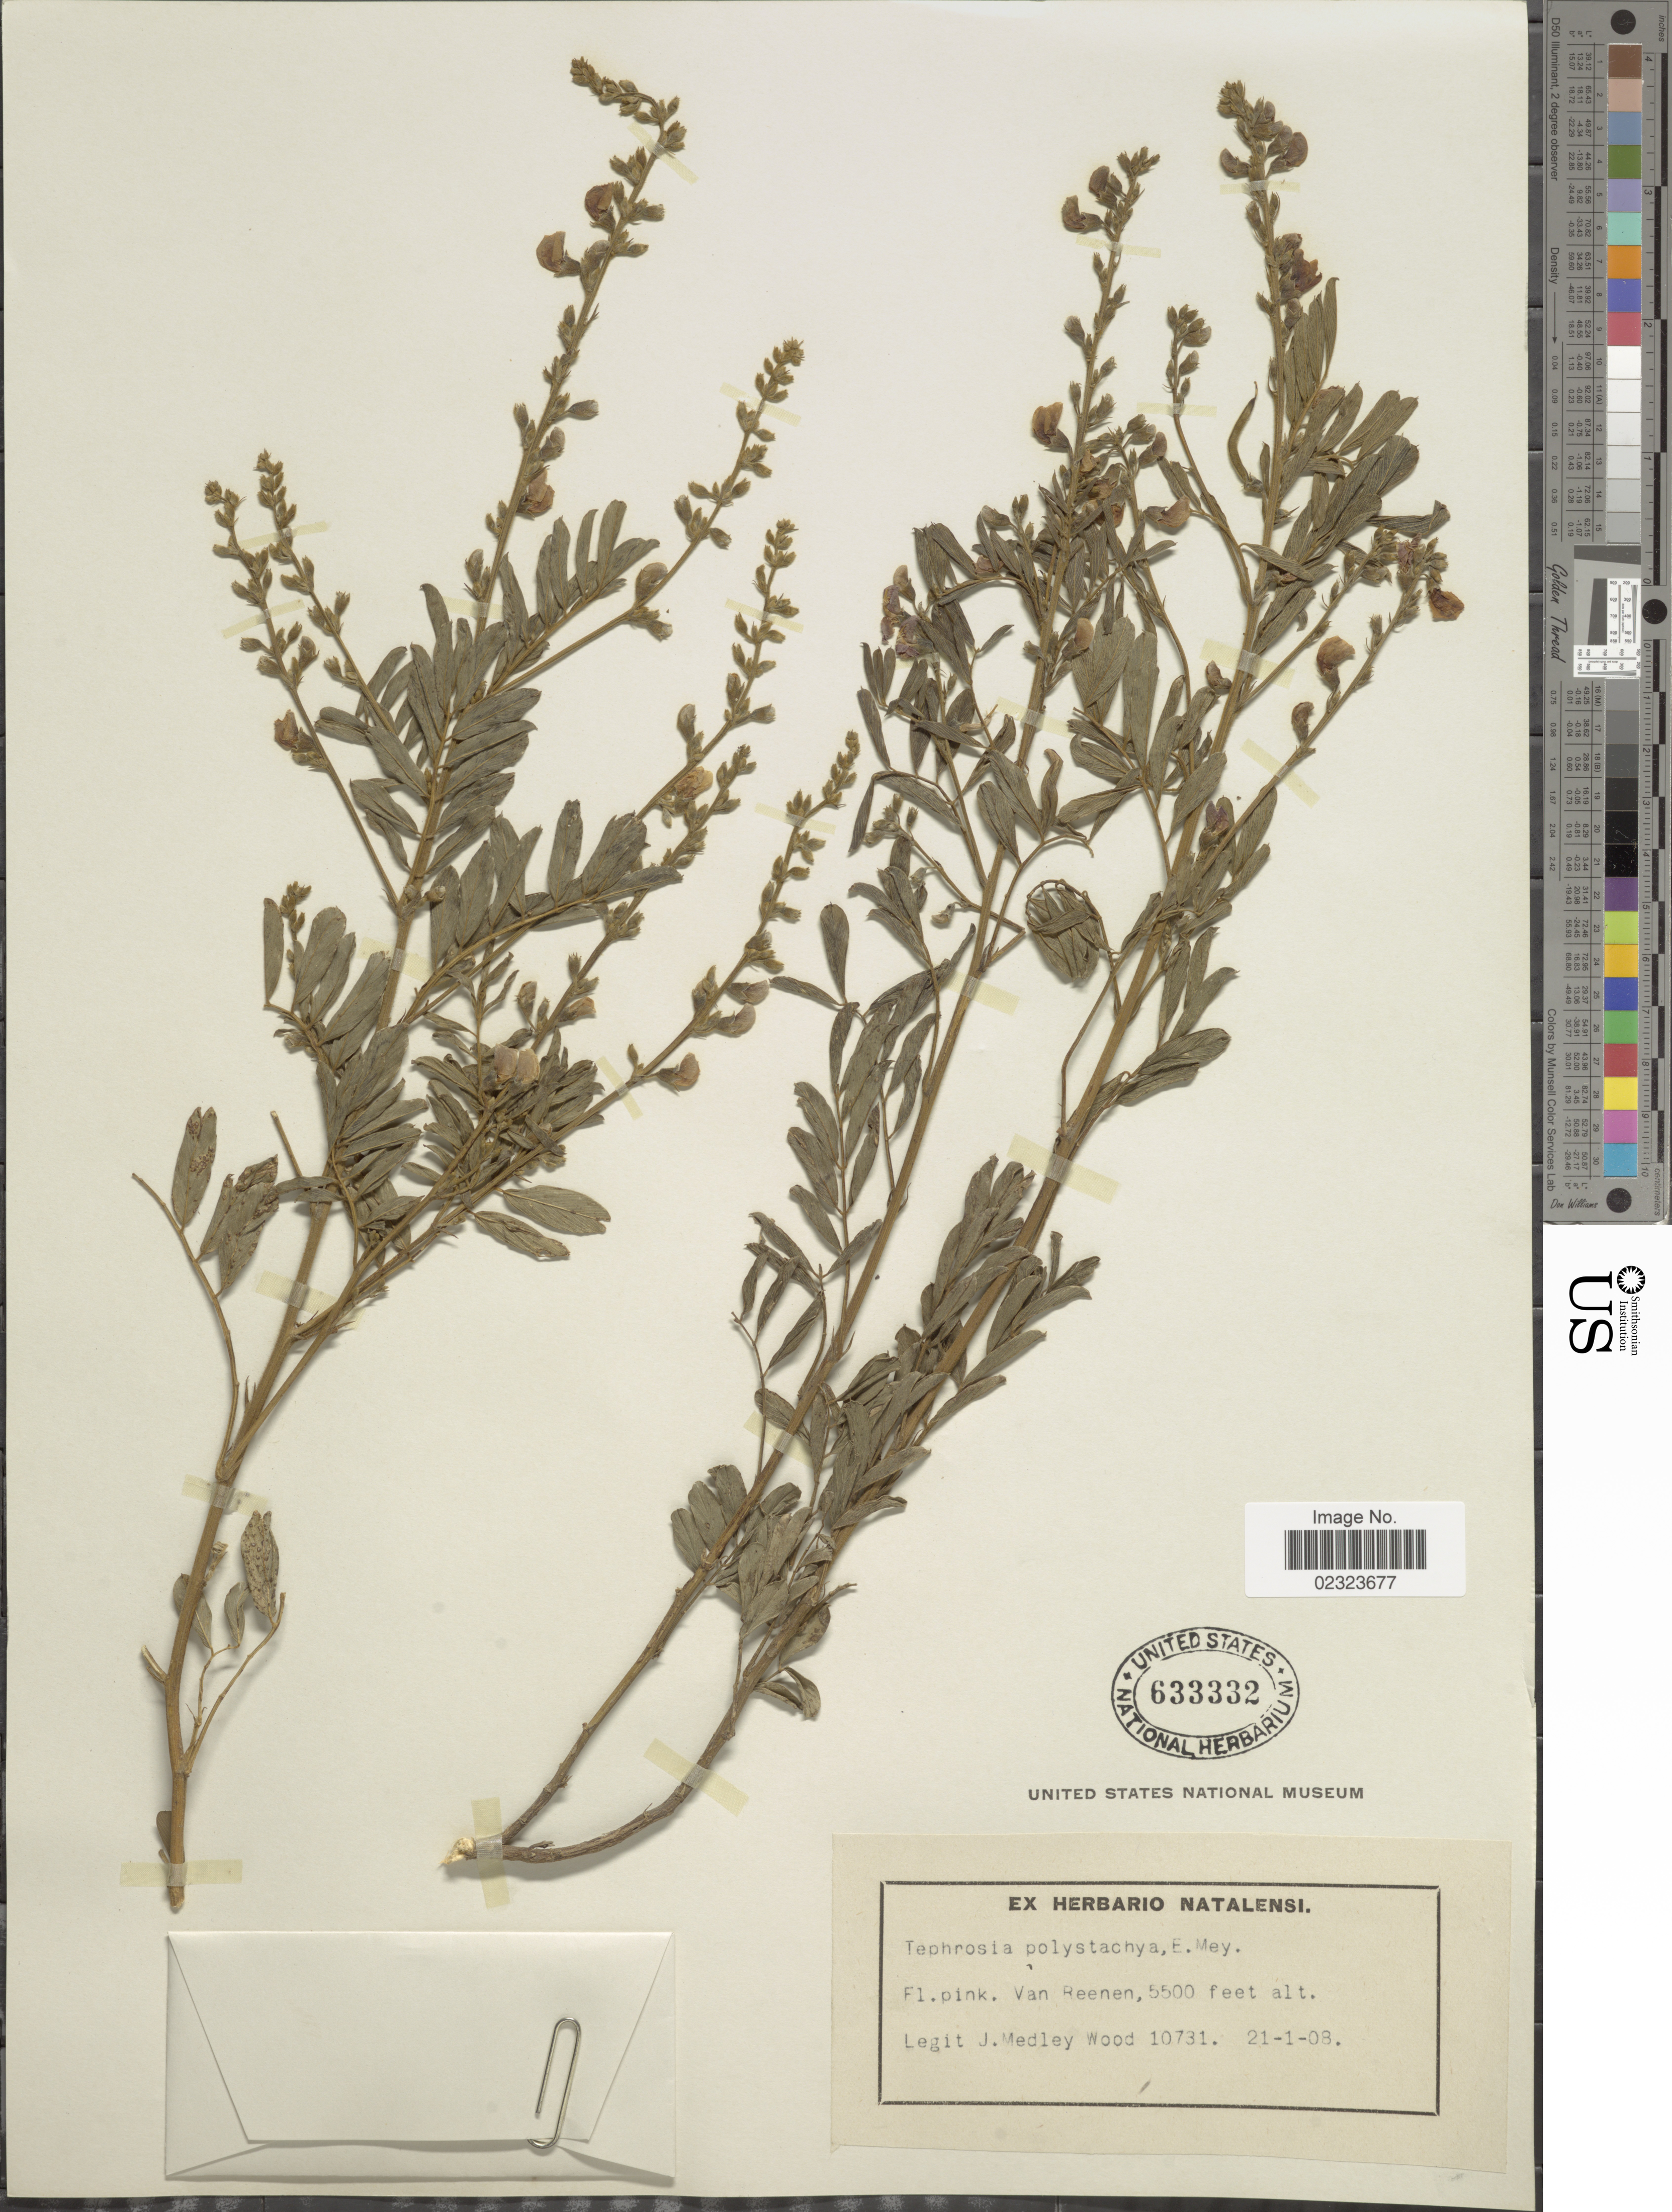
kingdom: Plantae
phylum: Tracheophyta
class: Magnoliopsida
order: Fabales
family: Fabaceae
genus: Tephrosia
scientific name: Tephrosia polystachya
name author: E. Mey.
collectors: J. Medley Wood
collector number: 10731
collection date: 1908-01-21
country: South Africa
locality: Van Reenen.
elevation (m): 1676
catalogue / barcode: US 633332